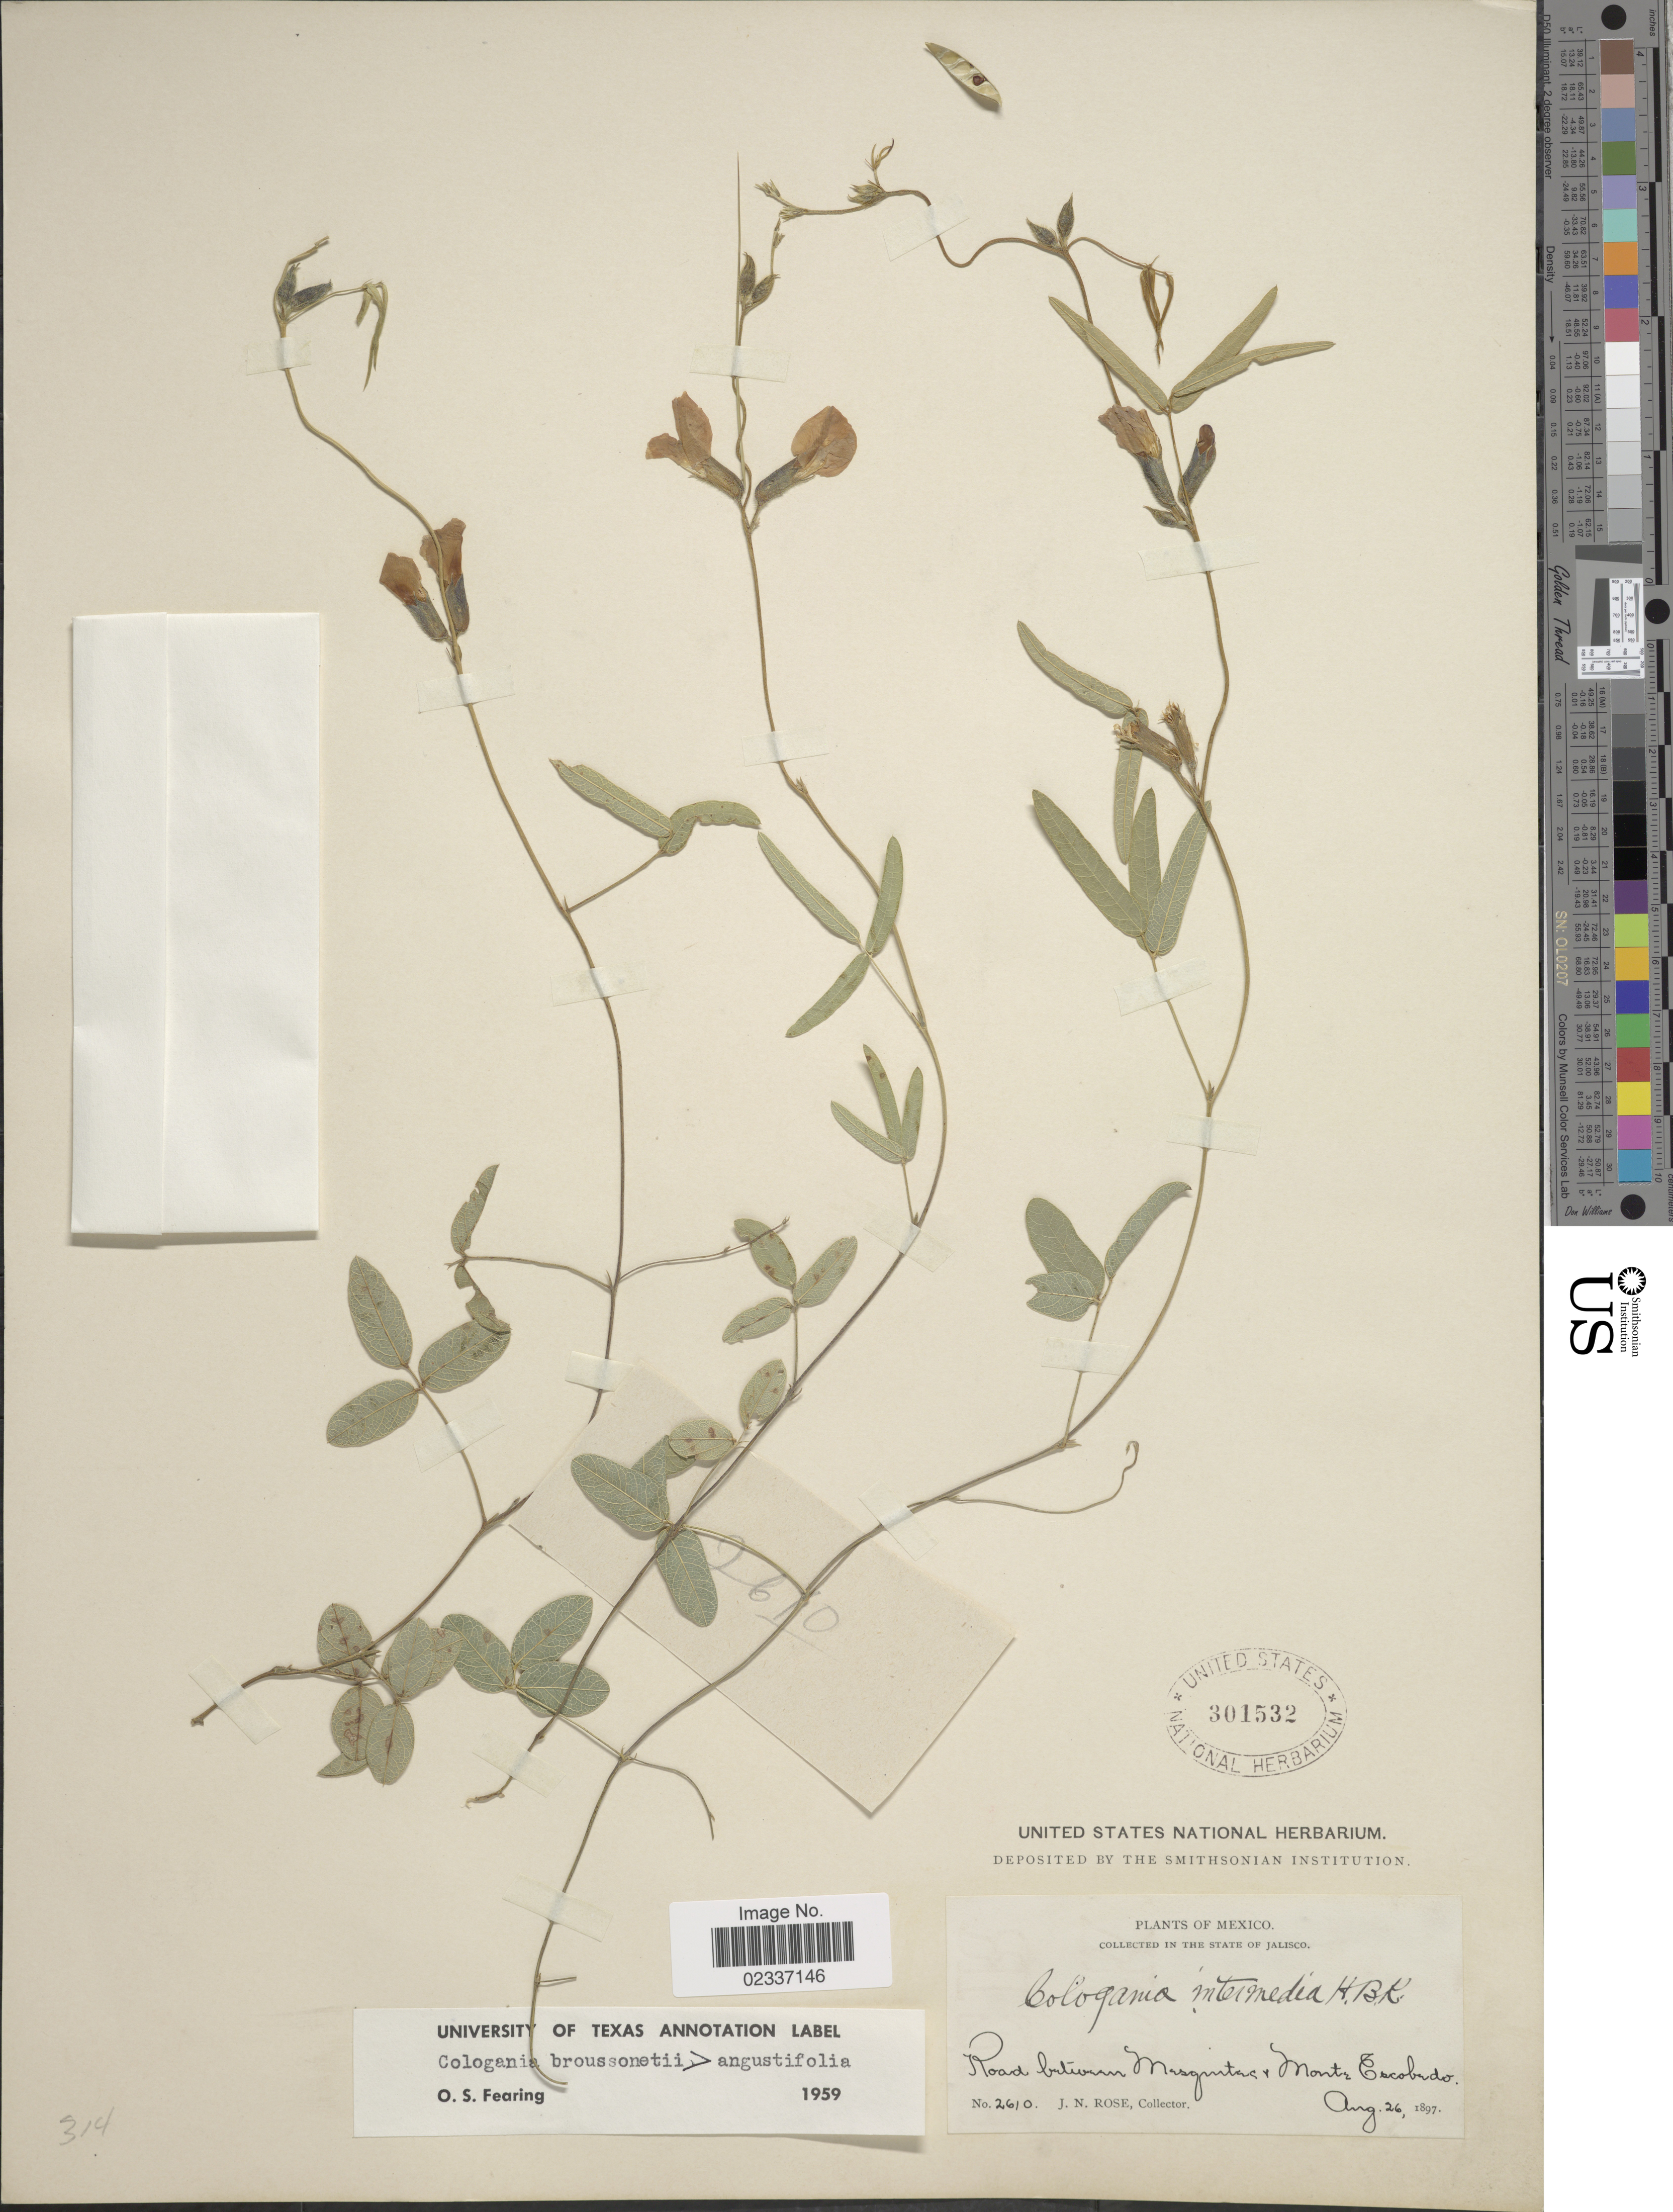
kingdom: Plantae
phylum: Tracheophyta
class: Magnoliopsida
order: Fabales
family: Fabaceae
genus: Cologania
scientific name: Cologania intermedia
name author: Kunth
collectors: J. N. Rose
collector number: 2610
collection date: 1897-08-26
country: Mexico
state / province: Jalisco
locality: Road between Mesqintas + Monte Escobedo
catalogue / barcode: US 301532